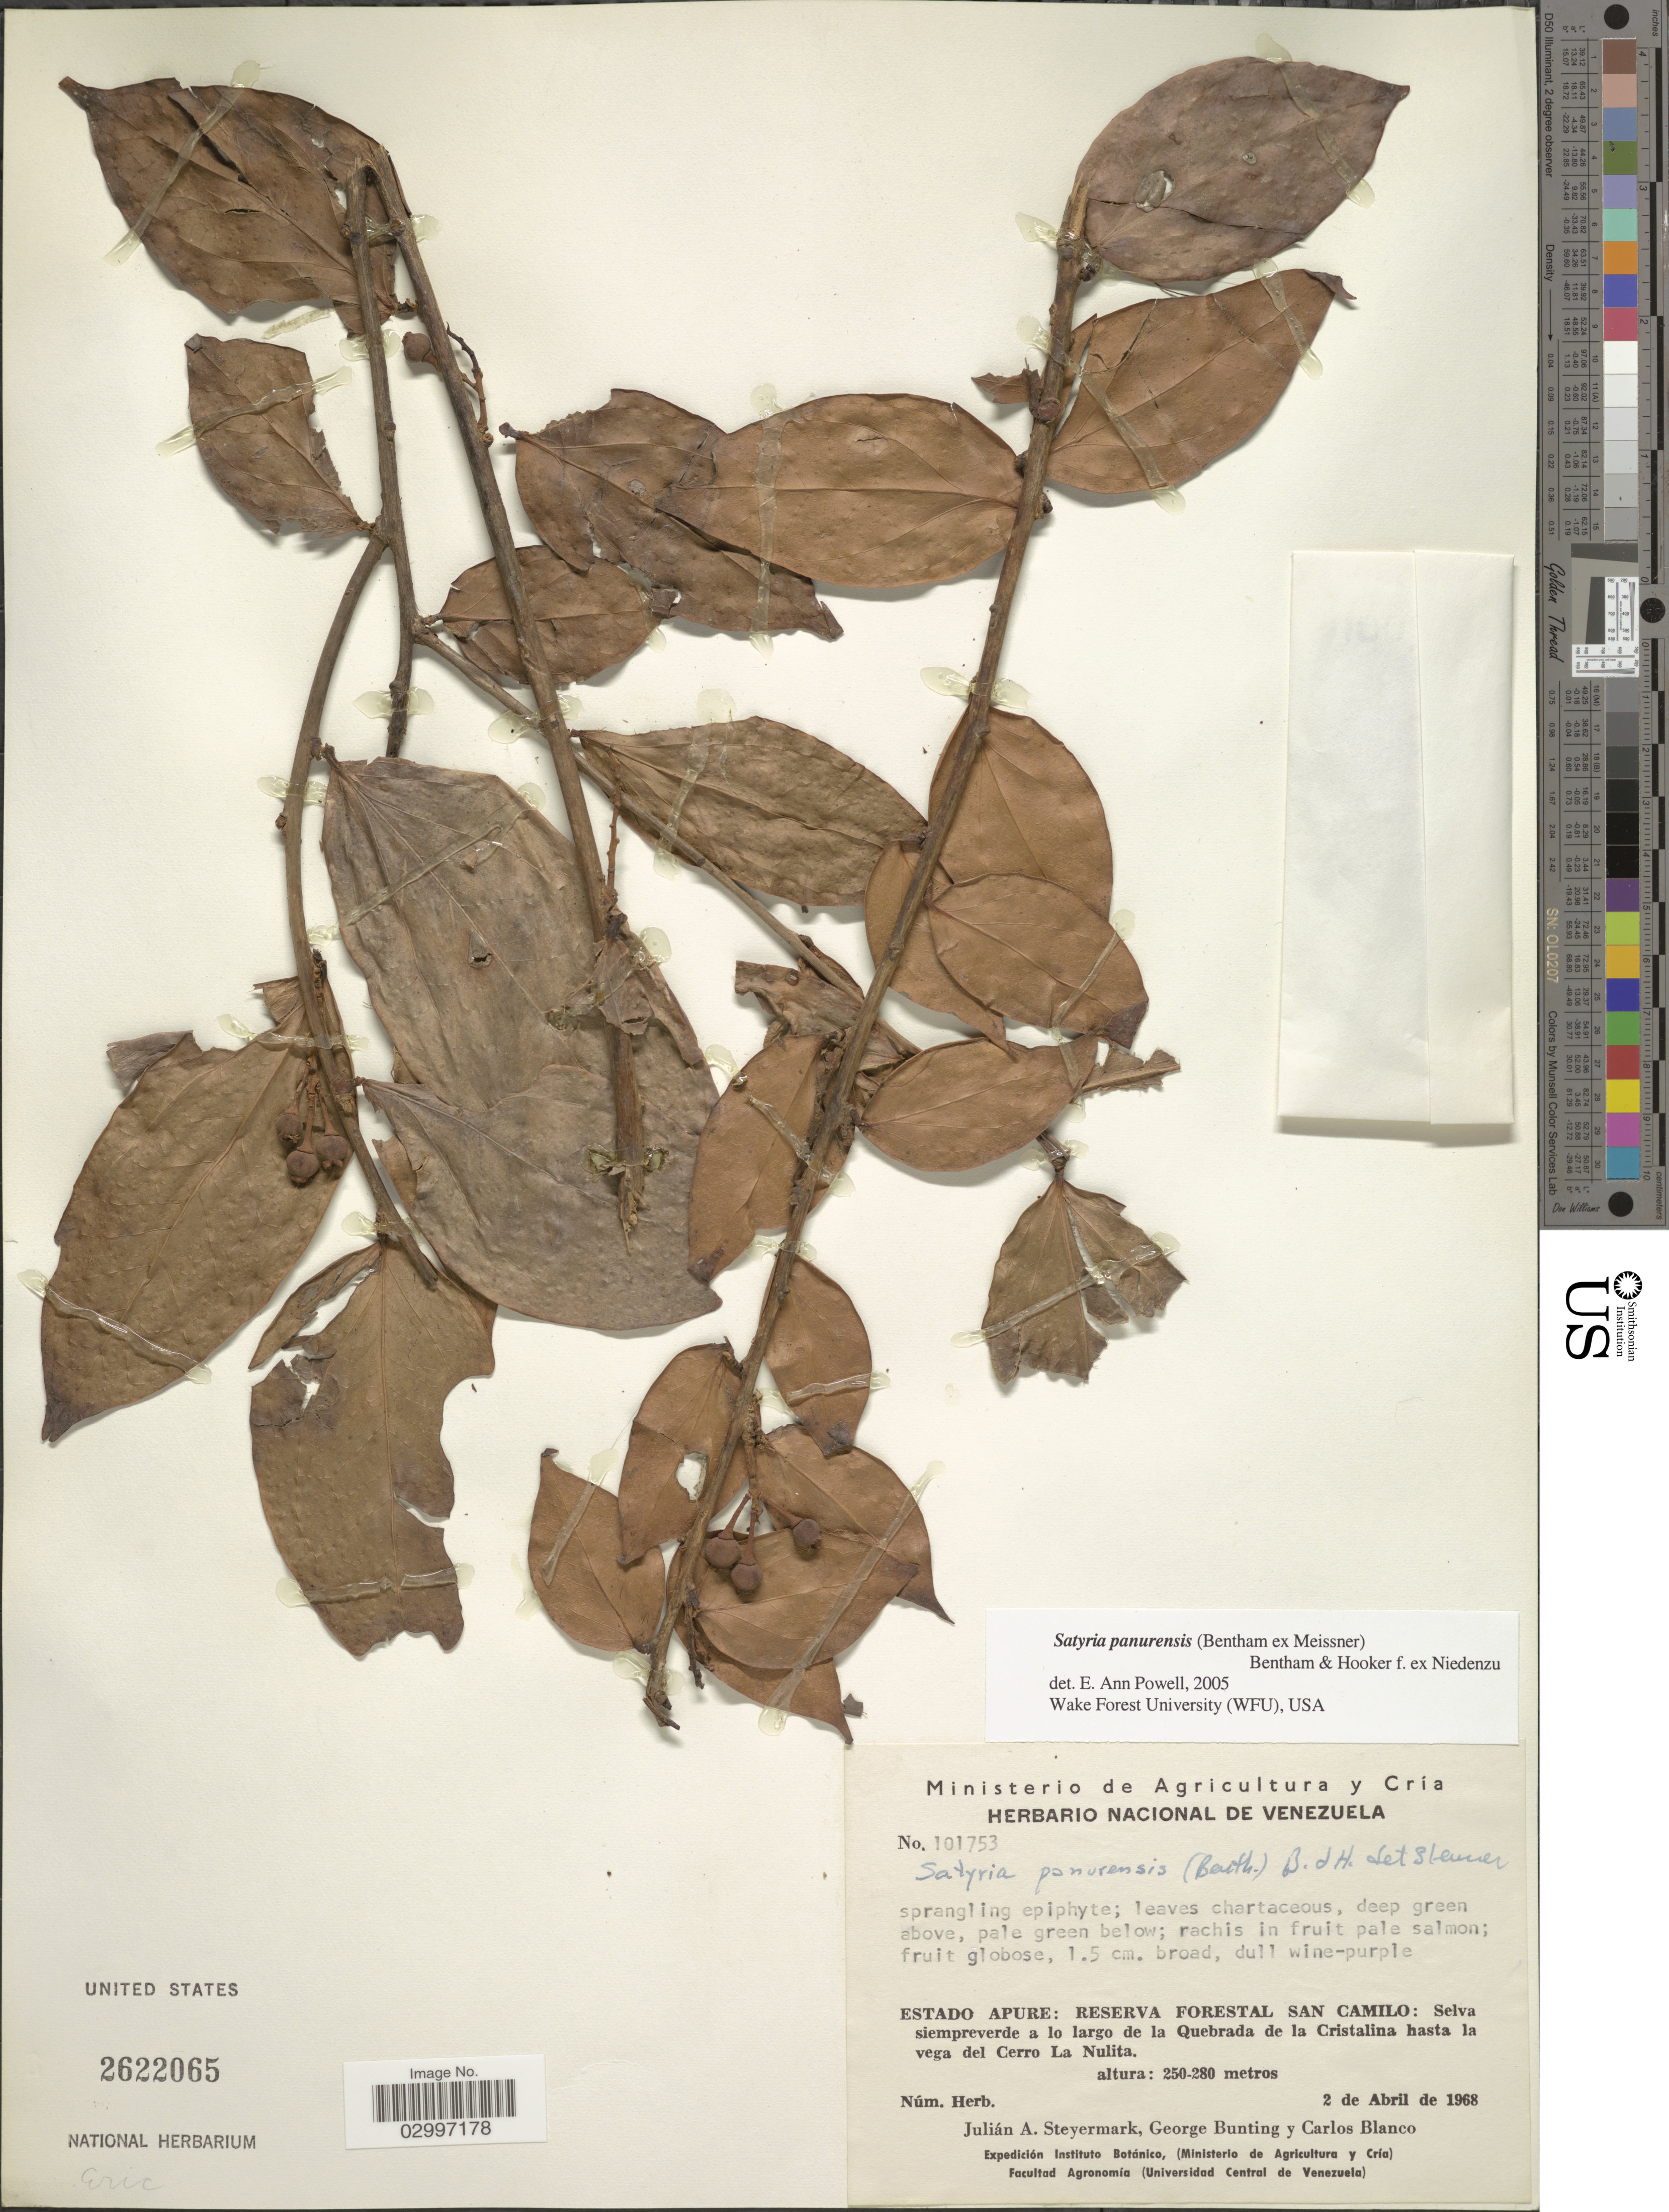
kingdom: Plantae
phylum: Tracheophyta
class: Magnoliopsida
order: Ericales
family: Ericaceae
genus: Satyria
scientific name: Satyria panurensis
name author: (Benth. ex Meisn.) Benth. & Hook. f. ex Nied.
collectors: J. Steyermark, G. S. Bunting & C. Blanco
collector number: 101753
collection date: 1968-04-02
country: Venezuela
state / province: Apure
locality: Reserva Forestal San Camilo: Selva siempreverde a lo largo de la Quebrada de la Cristalina hasta la vega del Cerro La Nulita.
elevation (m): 250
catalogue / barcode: US 2622065